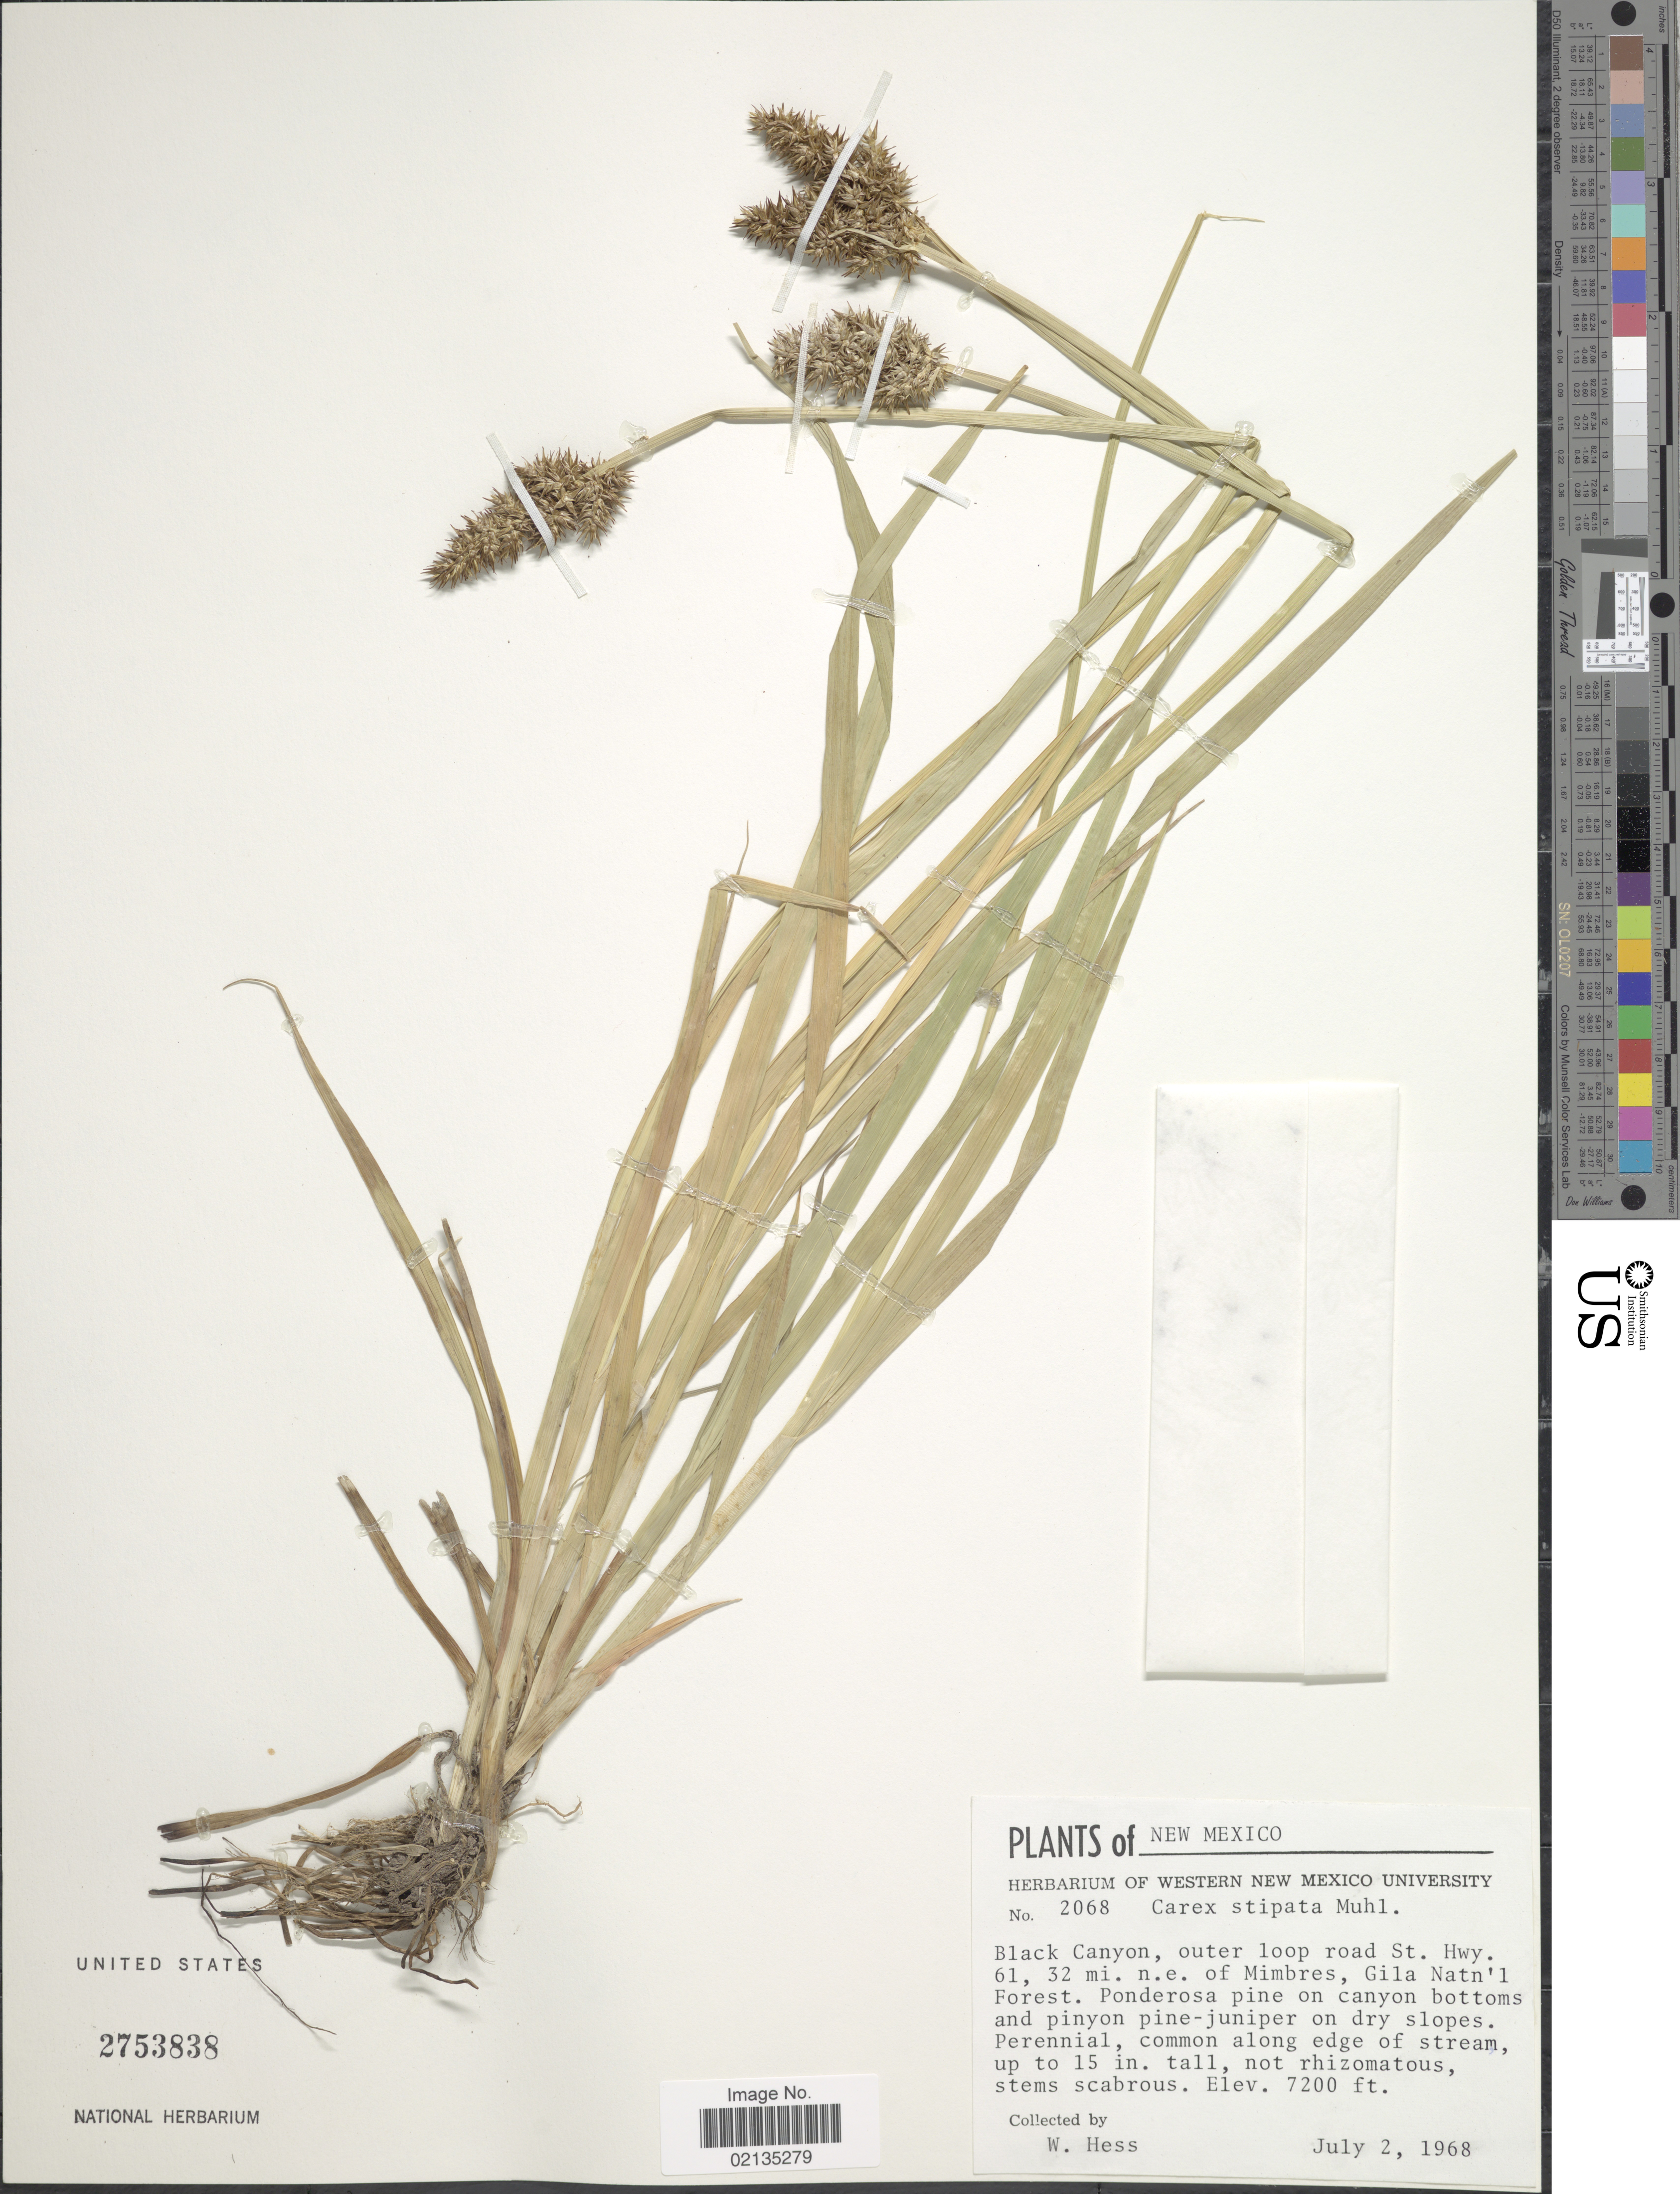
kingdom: Plantae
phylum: Tracheophyta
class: Liliopsida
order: Poales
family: Cyperaceae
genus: Carex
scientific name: Carex stipata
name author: Muhl. ex Willd.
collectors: W. Hess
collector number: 2068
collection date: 1968-07-02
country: United States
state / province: New Mexico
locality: New Mexico. Black Canyon, outer loop road St. Hwy. 61, 32 mi. n.e. of Mimbres, Gila Natn'l Forest.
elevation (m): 2195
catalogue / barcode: US 2753838